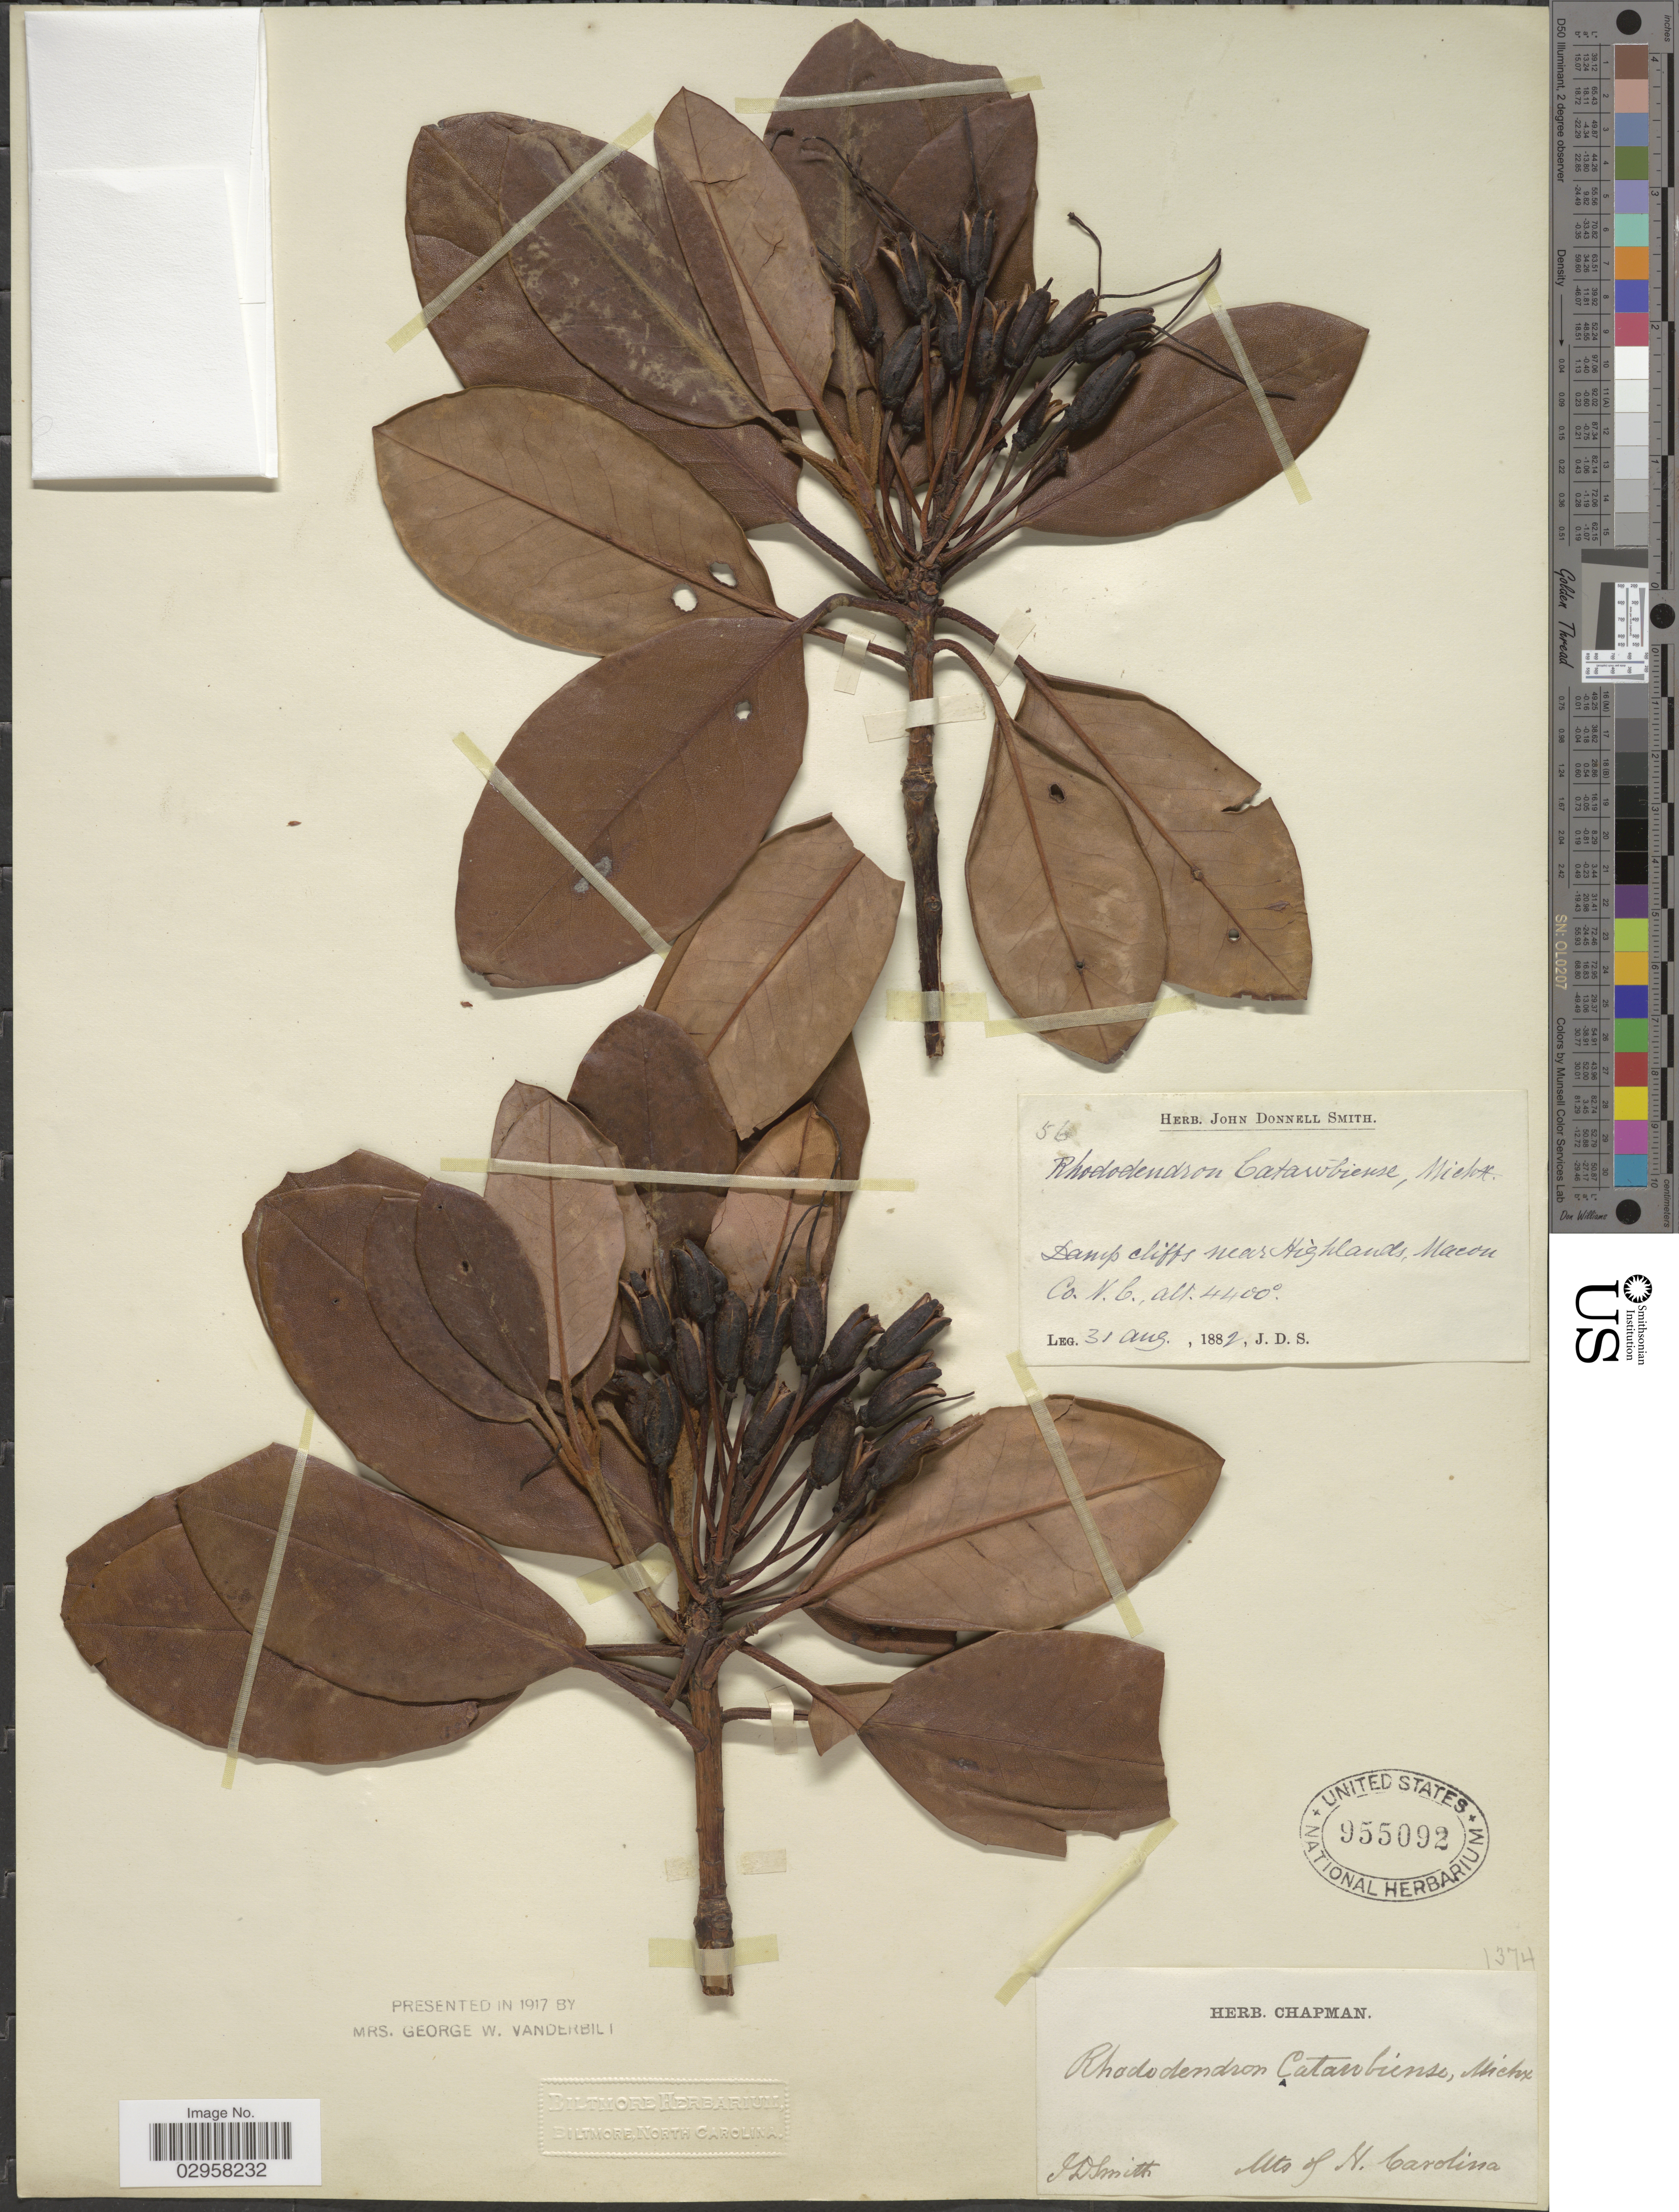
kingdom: Plantae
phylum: Tracheophyta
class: Magnoliopsida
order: Ericales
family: Ericaceae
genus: Rhododendron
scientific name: Rhododendron catawbiense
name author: Michx.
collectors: J. Donnell Smith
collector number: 56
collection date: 1882-08-31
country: United States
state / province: North Carolina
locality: Damp cliffs near Highlands, Macon Co. Mts. of N. Carolina.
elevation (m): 1341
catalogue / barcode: US 955092